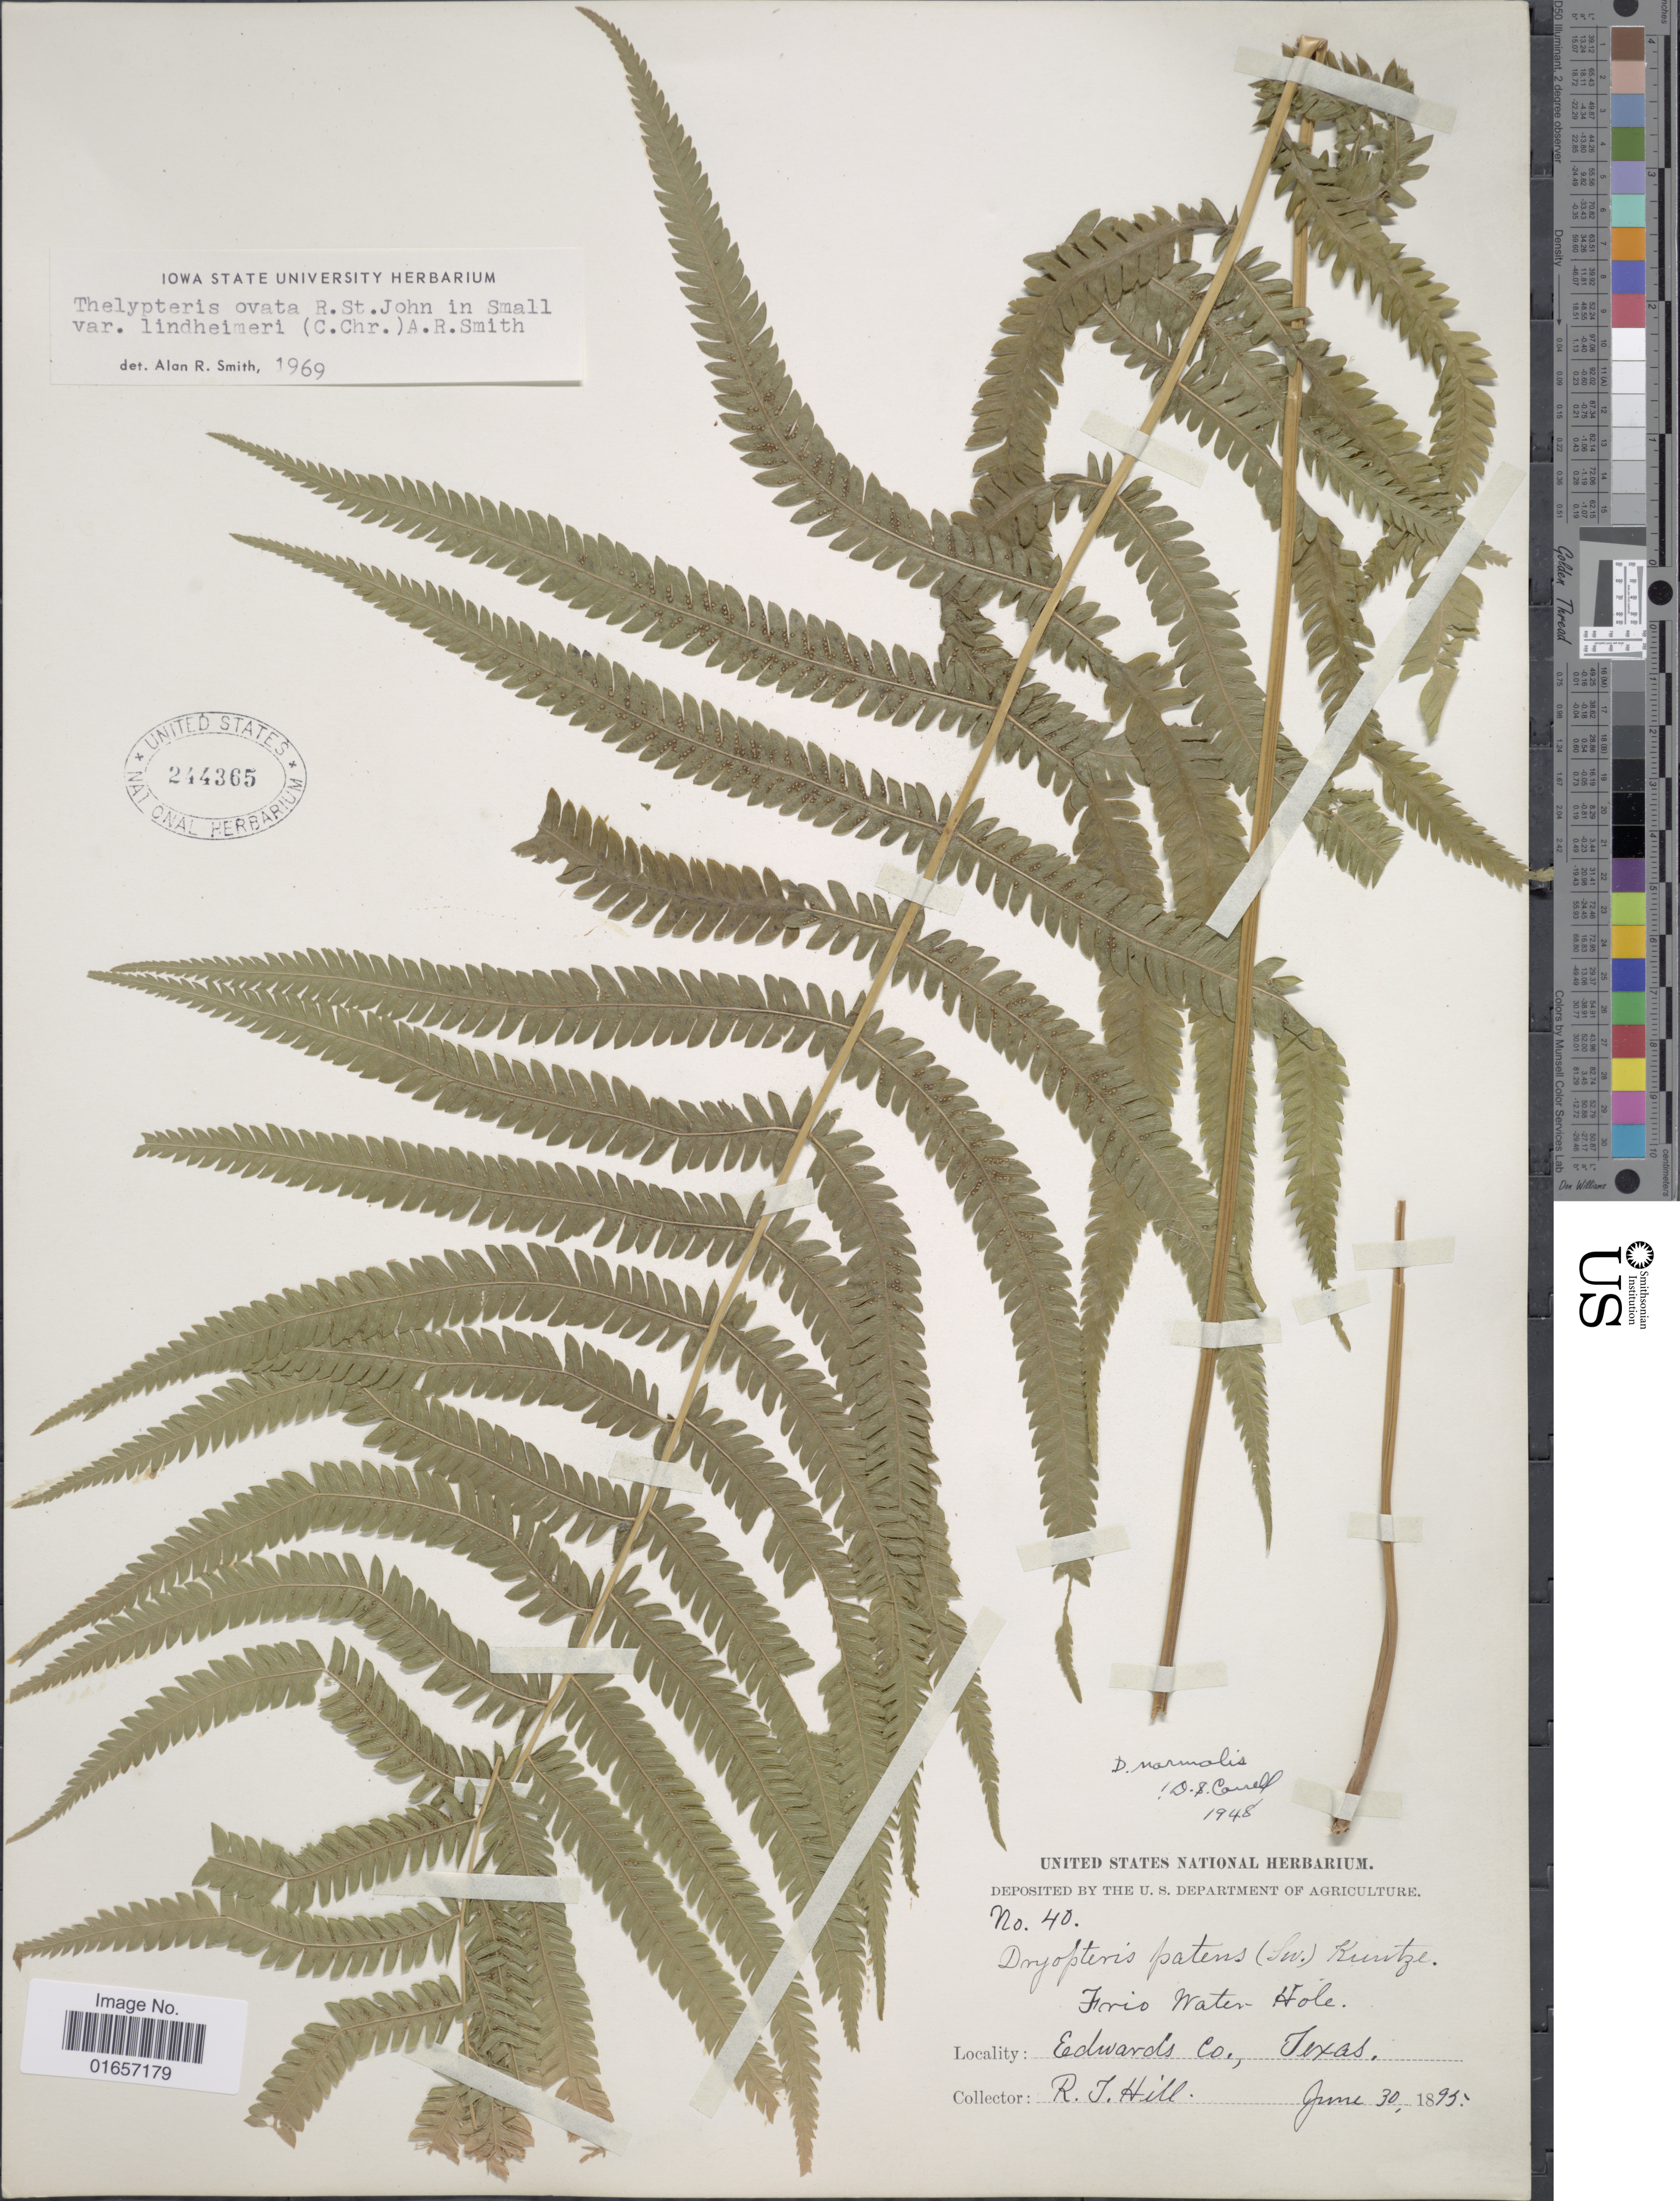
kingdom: Plantae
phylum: Tracheophyta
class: Polypodiopsida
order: Polypodiales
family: Thelypteridaceae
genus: Christella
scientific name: Christella ovata var. lindheimari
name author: (C. Chr.) A.R. Sm.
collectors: R. J. Hill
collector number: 40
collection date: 1895-06-30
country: United States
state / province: Texas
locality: Edwards Co.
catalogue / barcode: US 244365